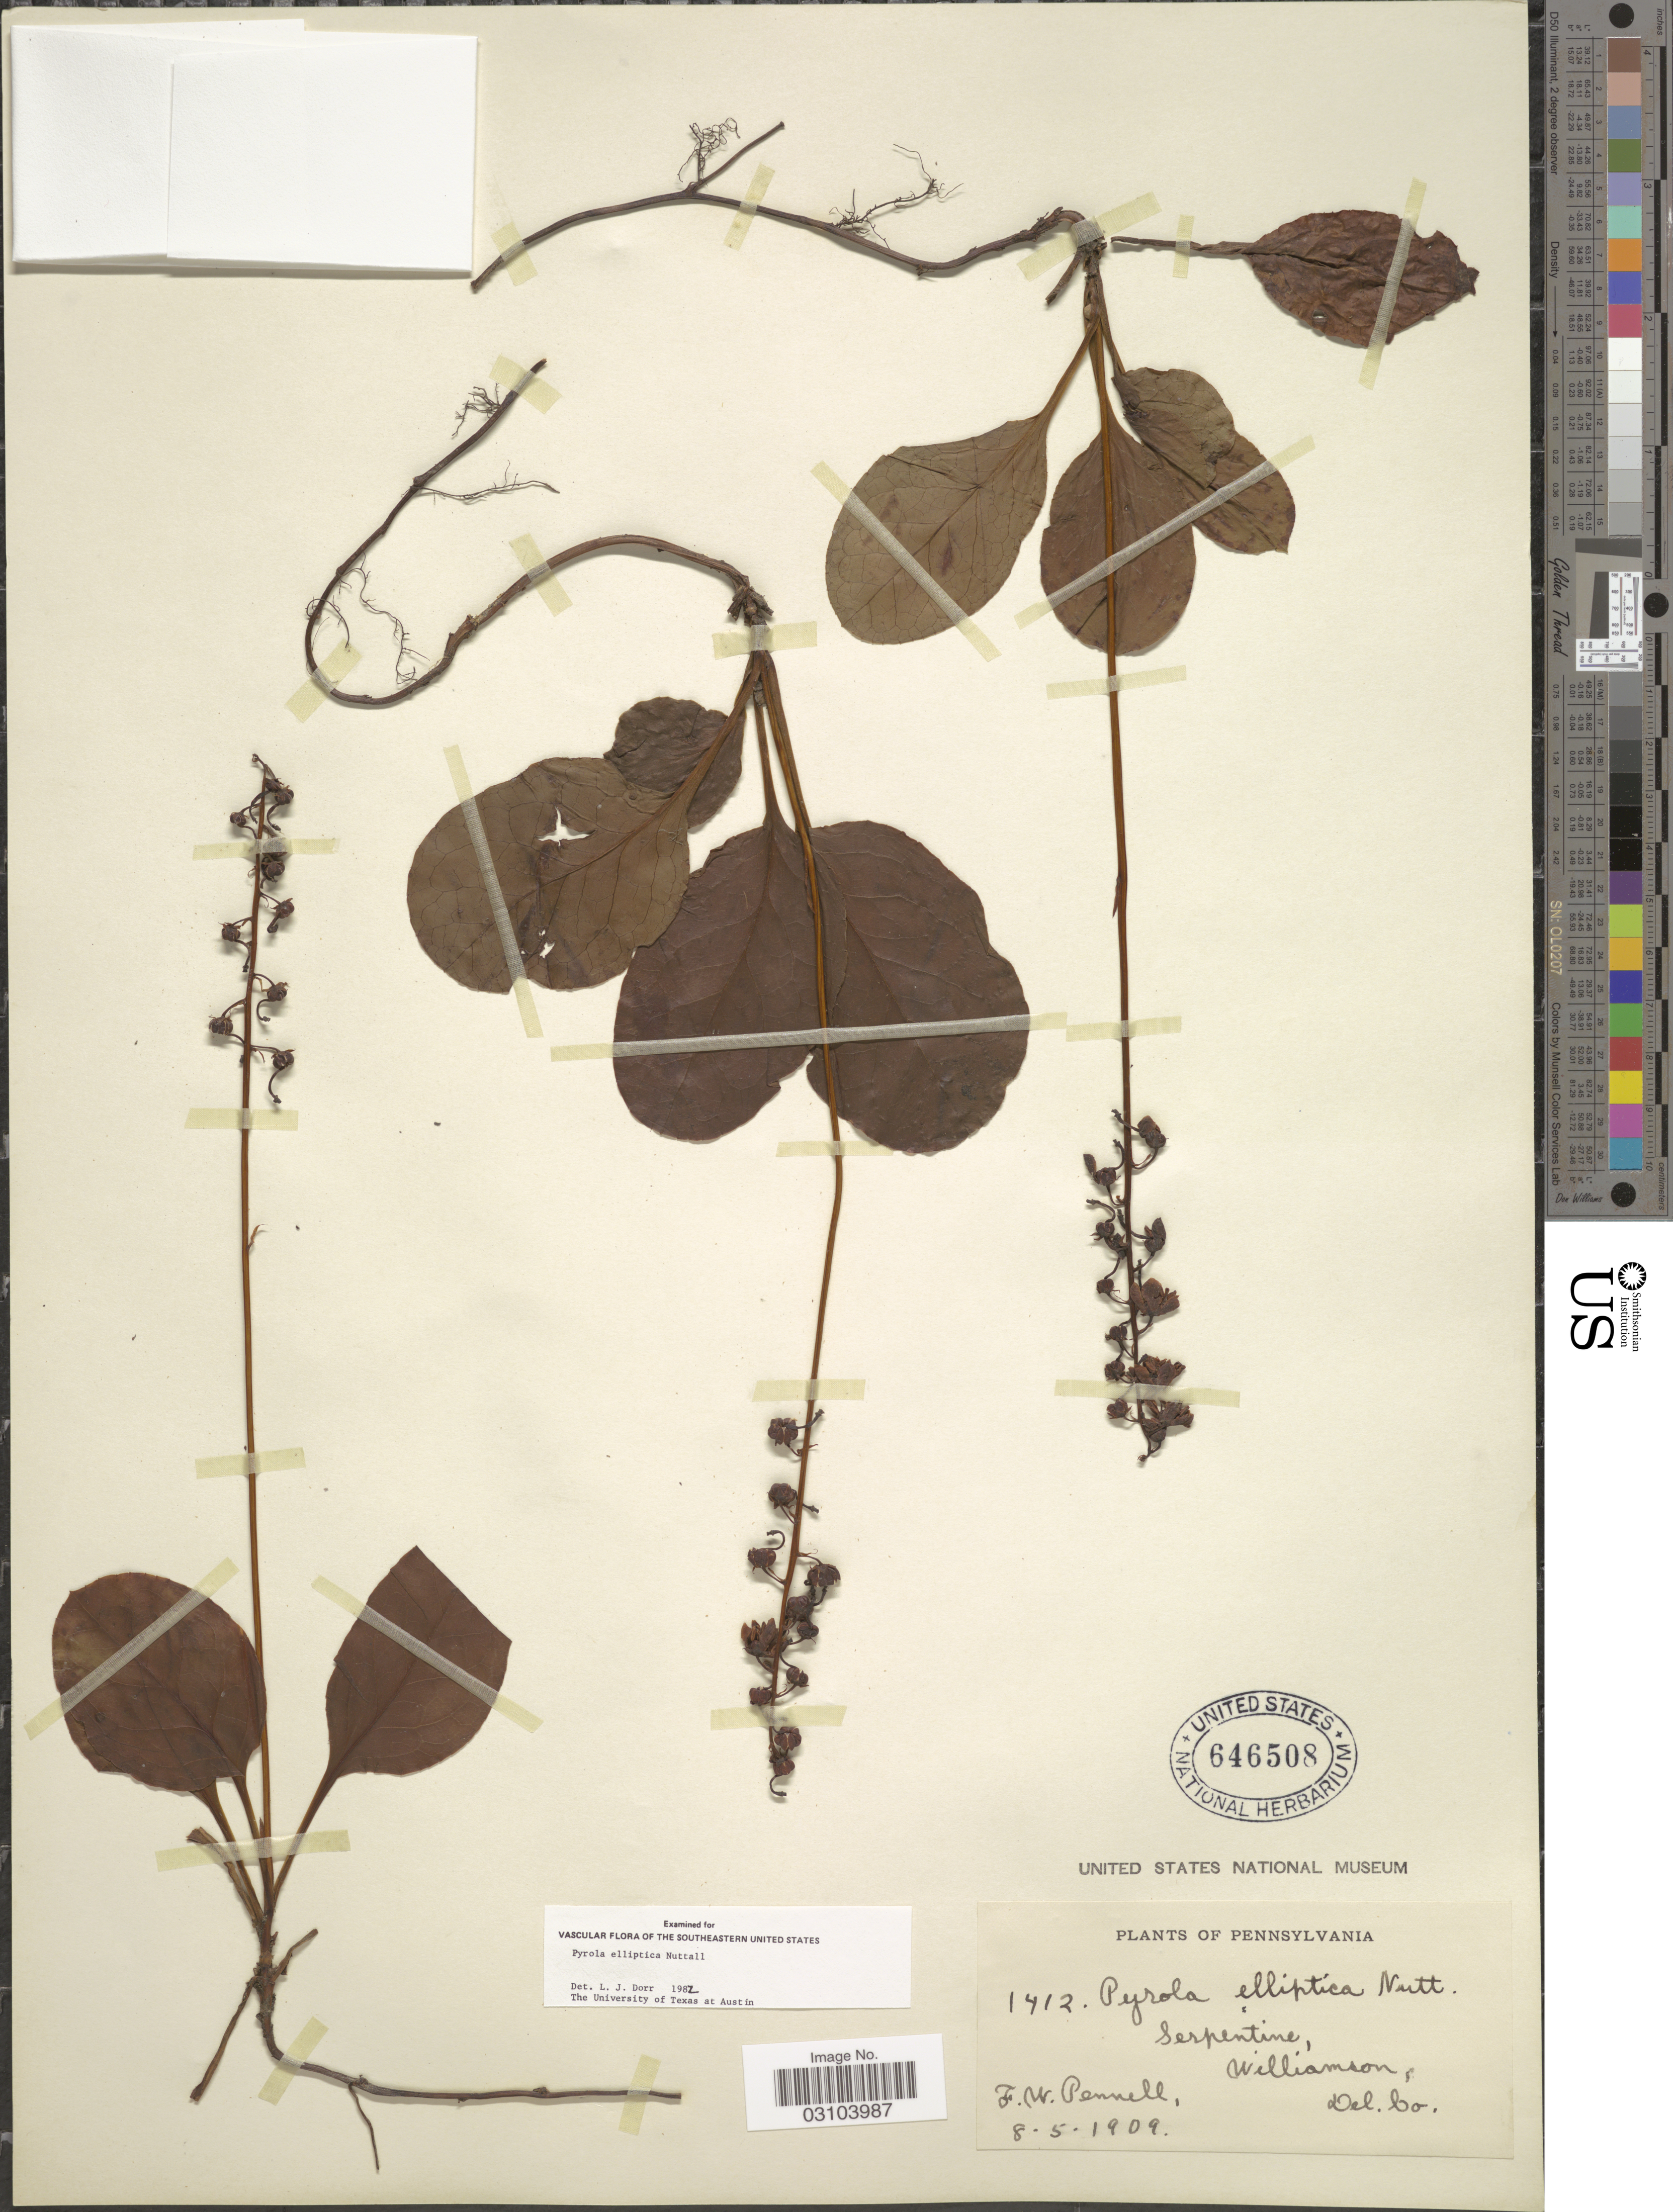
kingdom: Plantae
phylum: Tracheophyta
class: Magnoliopsida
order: Ericales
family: Ericaceae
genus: Pyrola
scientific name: Pyrola elliptica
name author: Nutt.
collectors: F. W. Pennell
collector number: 1412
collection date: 1909-08-05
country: United States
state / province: Pennsylvania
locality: Serpentine, Williamson, Del. Co.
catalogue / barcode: US 646508